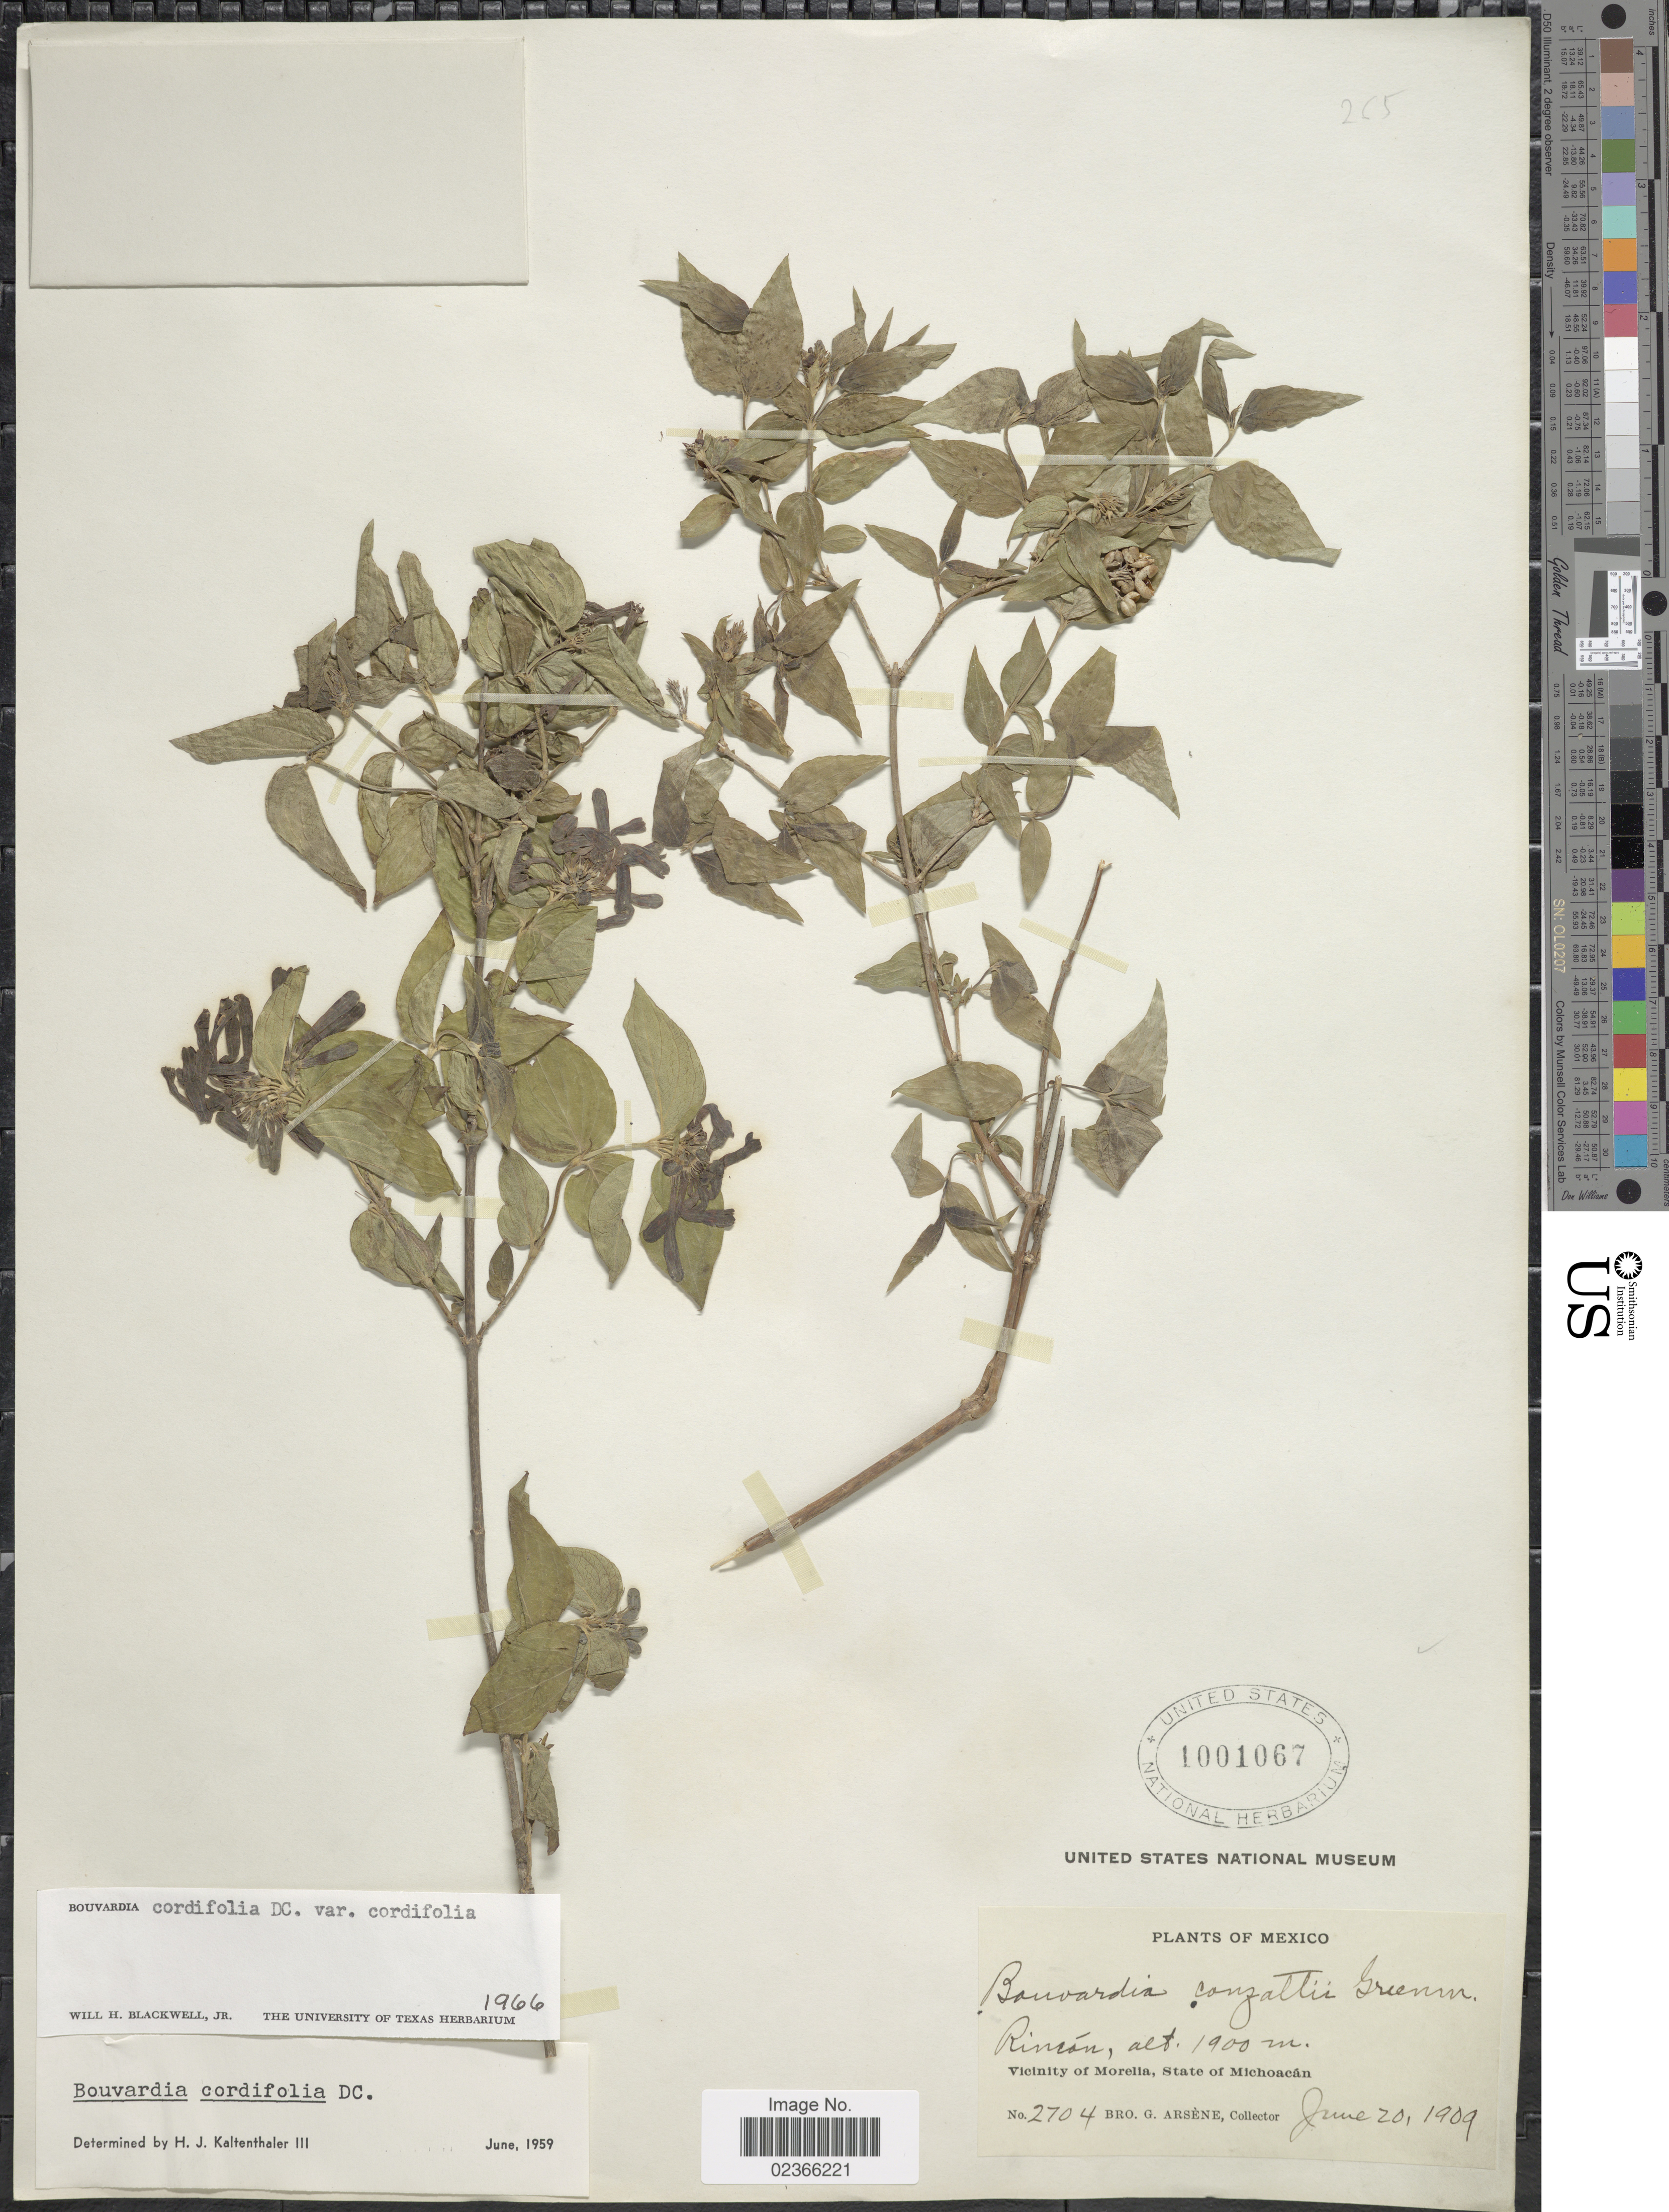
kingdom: Plantae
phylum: Tracheophyta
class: Magnoliopsida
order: Gentianales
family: Rubiaceae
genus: Bouvardia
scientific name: Bouvardia cordifolia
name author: DC.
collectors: Bro. G. Arsène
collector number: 2704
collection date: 1909-06-20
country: Mexico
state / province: Michoacán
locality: Rincon, Vicinity of Morelia, State of Michoacan.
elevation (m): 1900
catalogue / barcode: US 1001067